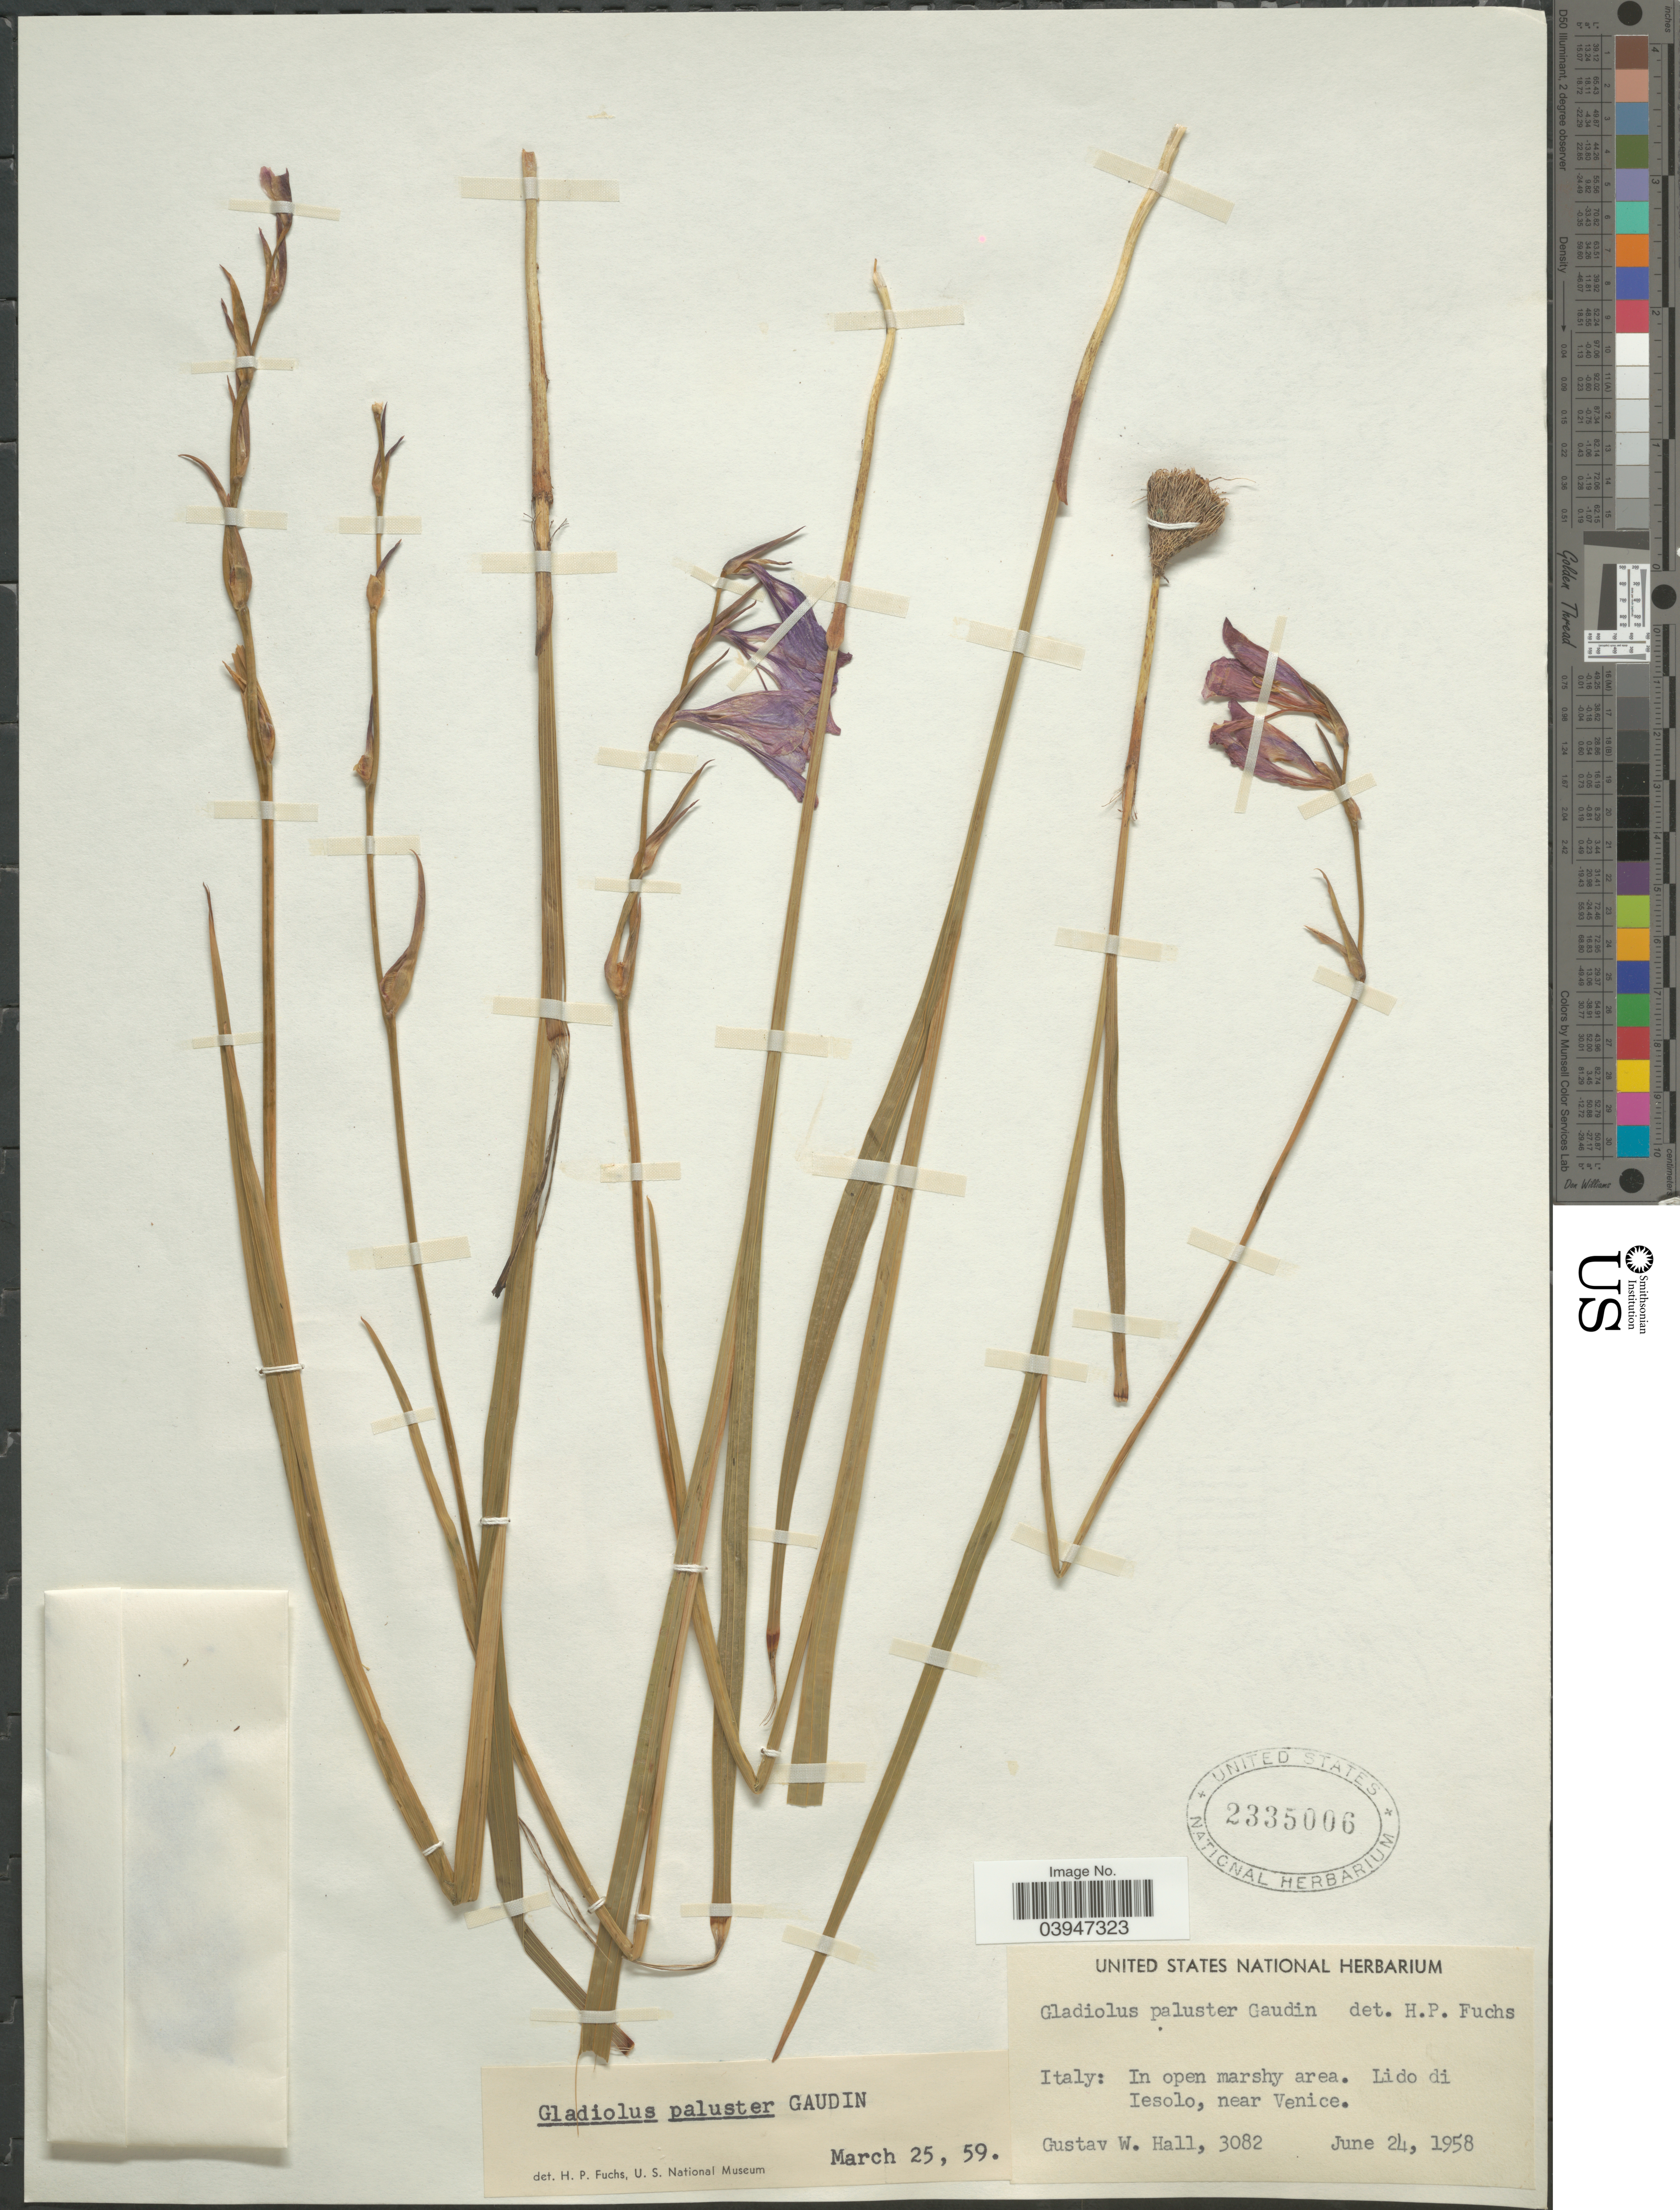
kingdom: Plantae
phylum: Tracheophyta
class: Liliopsida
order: Asparagales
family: Iridaceae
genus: Gladiolus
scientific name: Gladiolus palustris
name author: Gaudin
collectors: G. Hall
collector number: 3082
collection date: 1958-06-24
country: Italy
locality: In open marshy area. Lido di Iesolo, near Venice.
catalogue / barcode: US 2335006